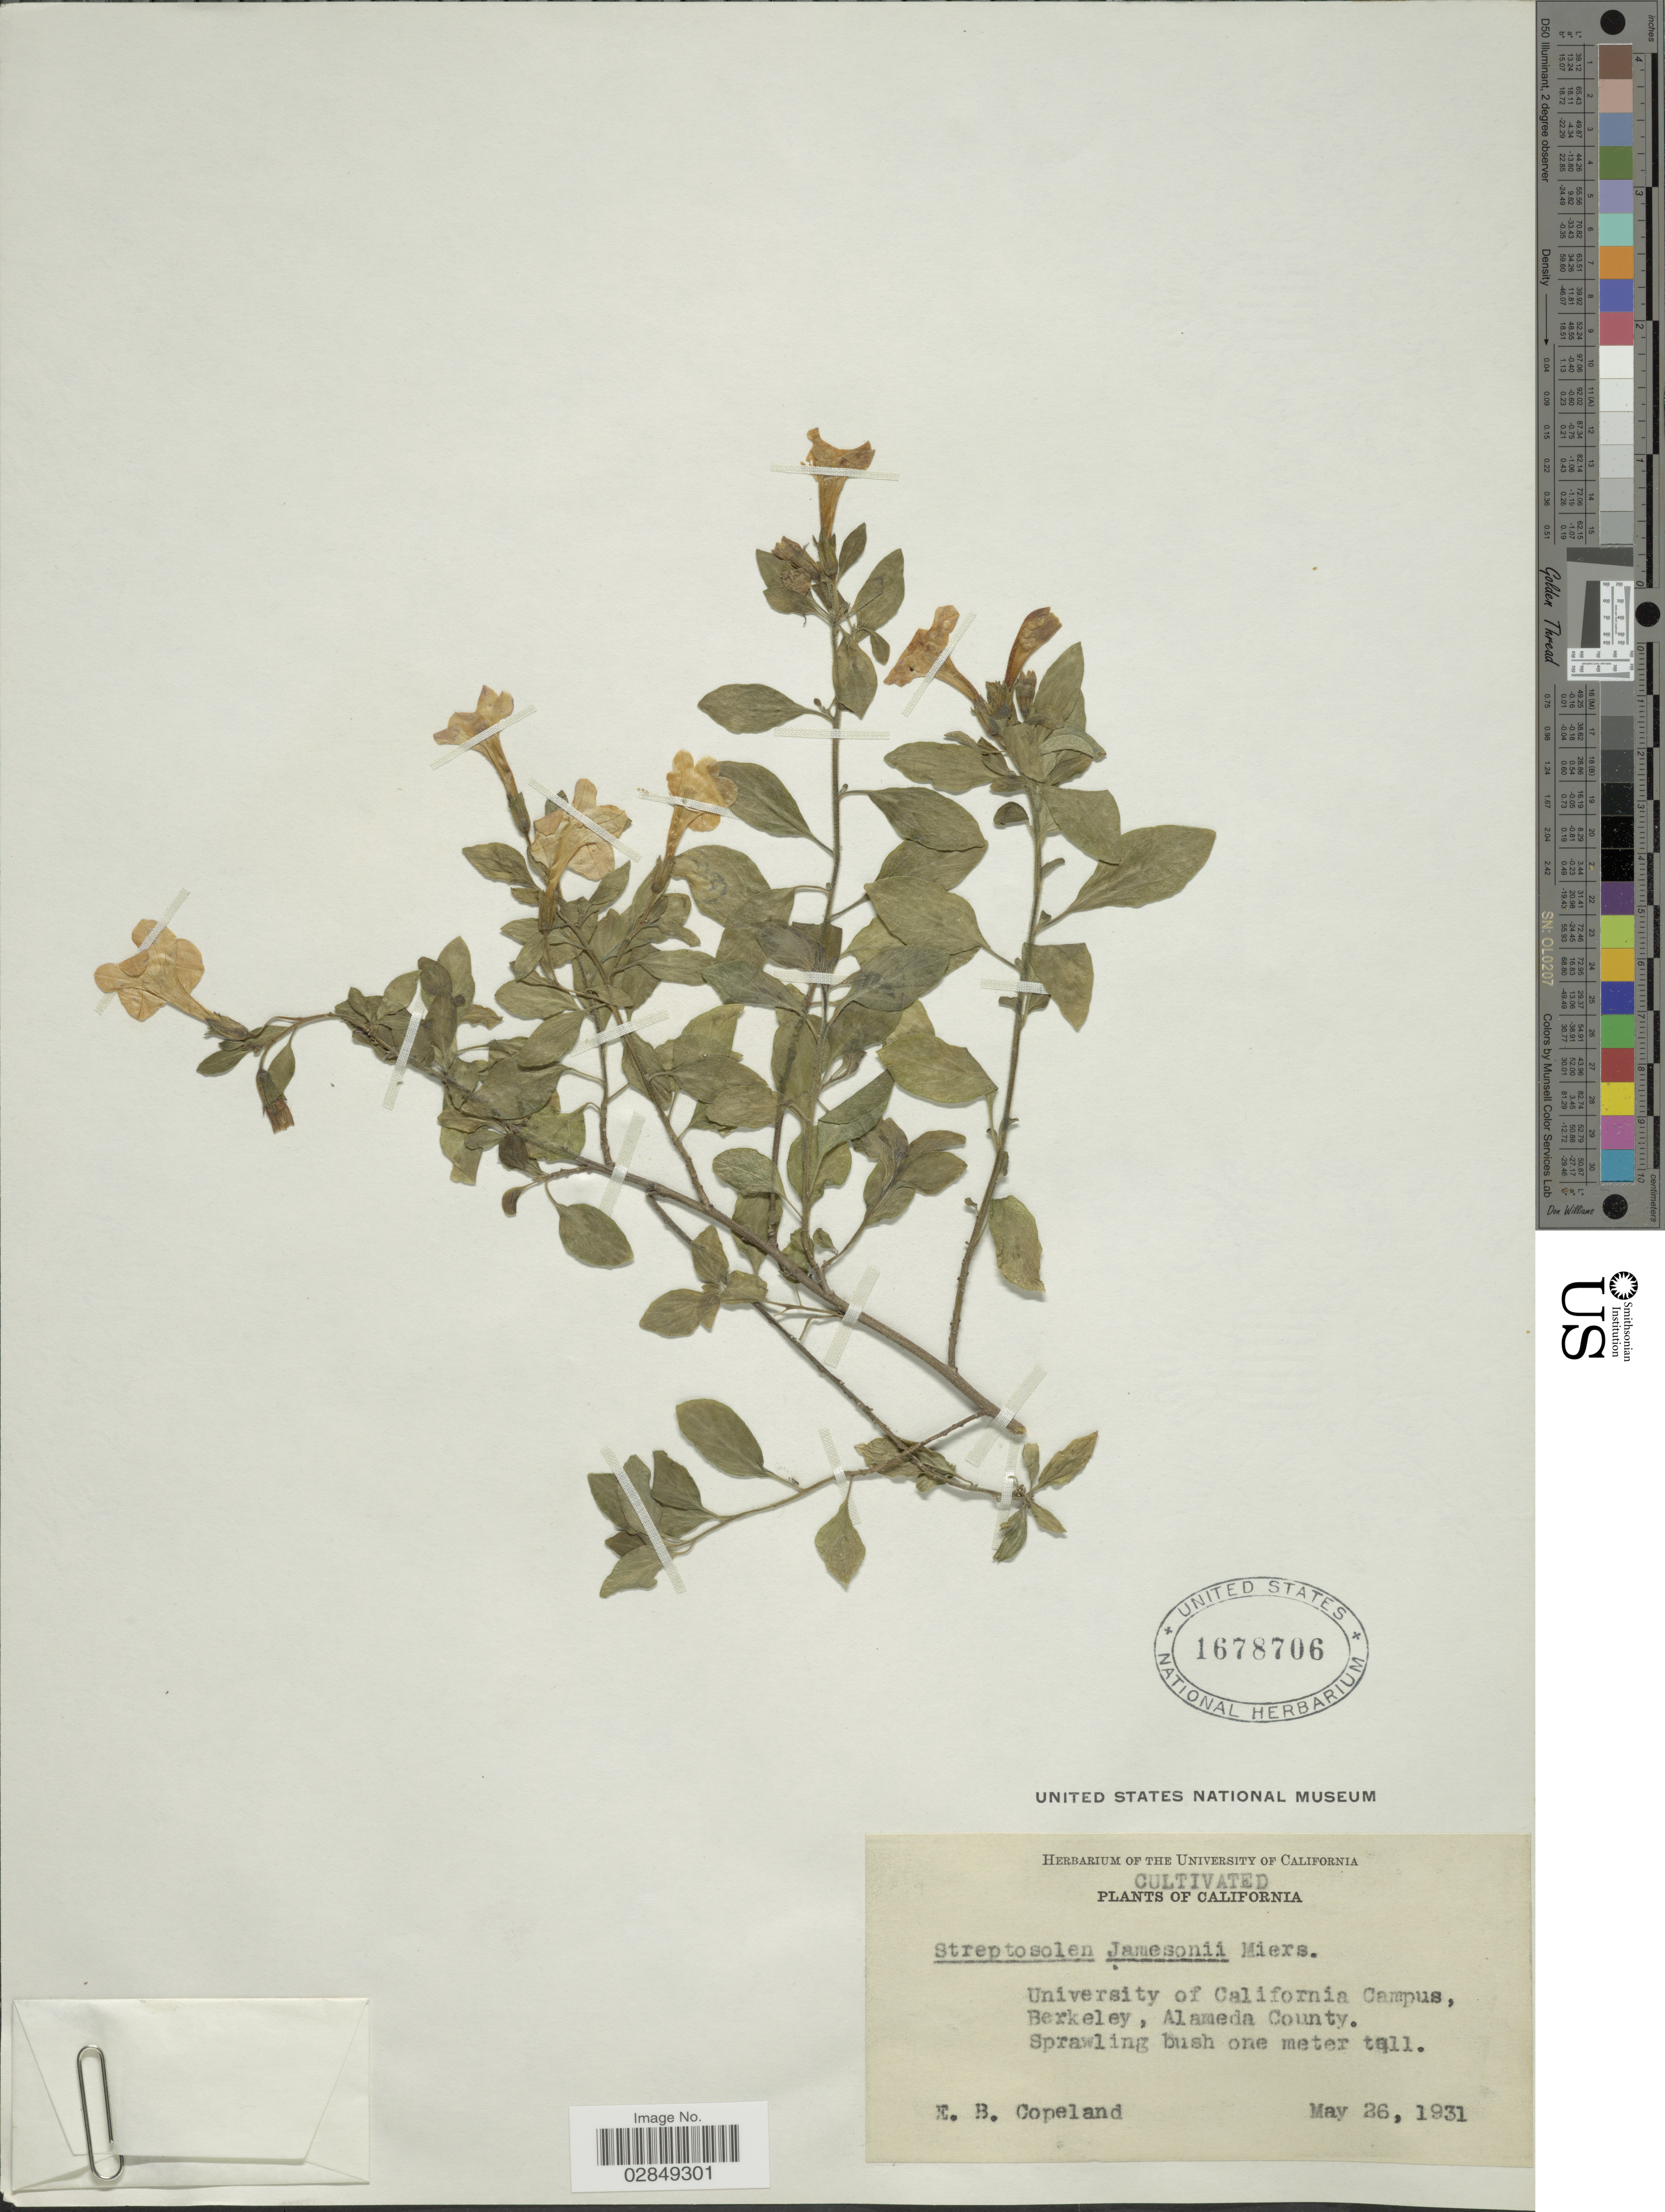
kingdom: Plantae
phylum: Tracheophyta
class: Magnoliopsida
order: Solanales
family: Solanaceae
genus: Streptosolen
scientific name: Streptosolen jamesonii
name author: (Benth.) Miers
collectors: E. B. Copeland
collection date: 1931-05-26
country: United States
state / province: California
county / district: Alameda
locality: University of California Campus, Berkeley, Alameda County.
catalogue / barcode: US 1678706